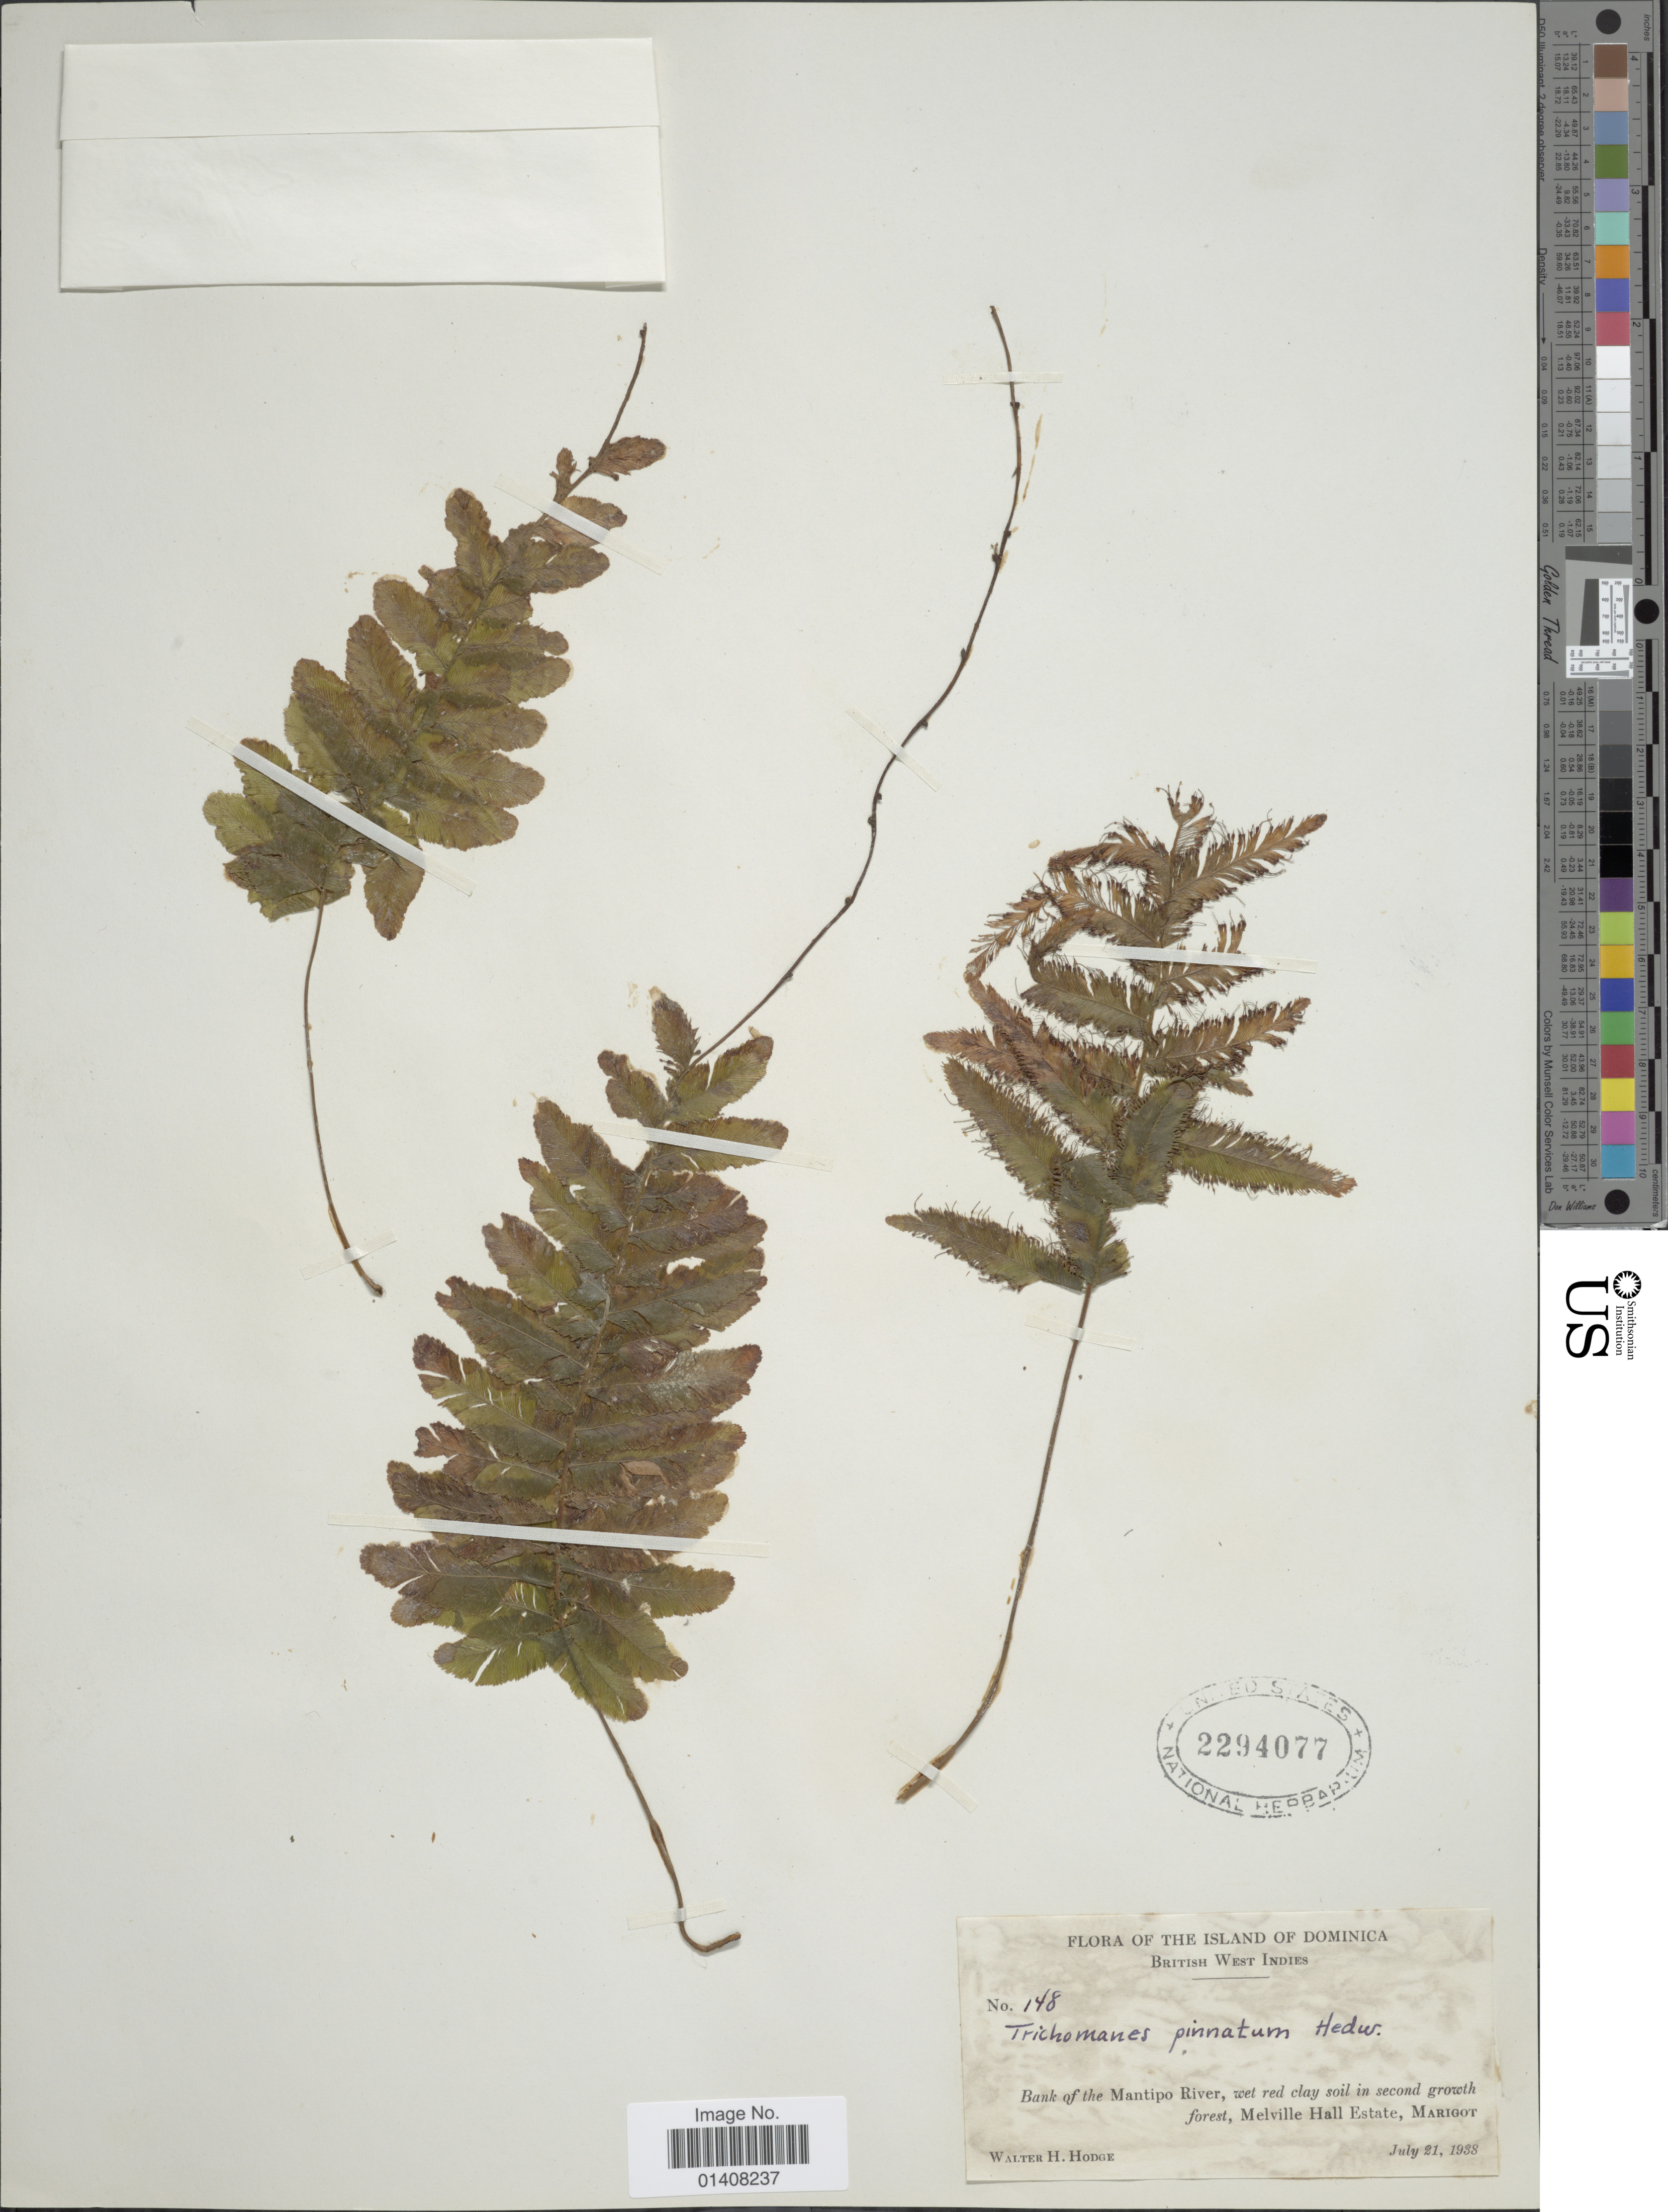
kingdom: Plantae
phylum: Tracheophyta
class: Polypodiopsida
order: Hymenophyllales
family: Hymenophyllaceae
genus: Trichomanes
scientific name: Trichomanes pinnatum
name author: Hedw.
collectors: W. Hodge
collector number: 148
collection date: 1938-07-21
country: Dominica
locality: Island of Dominica, British West Indies, Bank of the Mantipo River, wet red clay soil in second growth forest, Melville Hall Estate, Marigot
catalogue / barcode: US 2294077